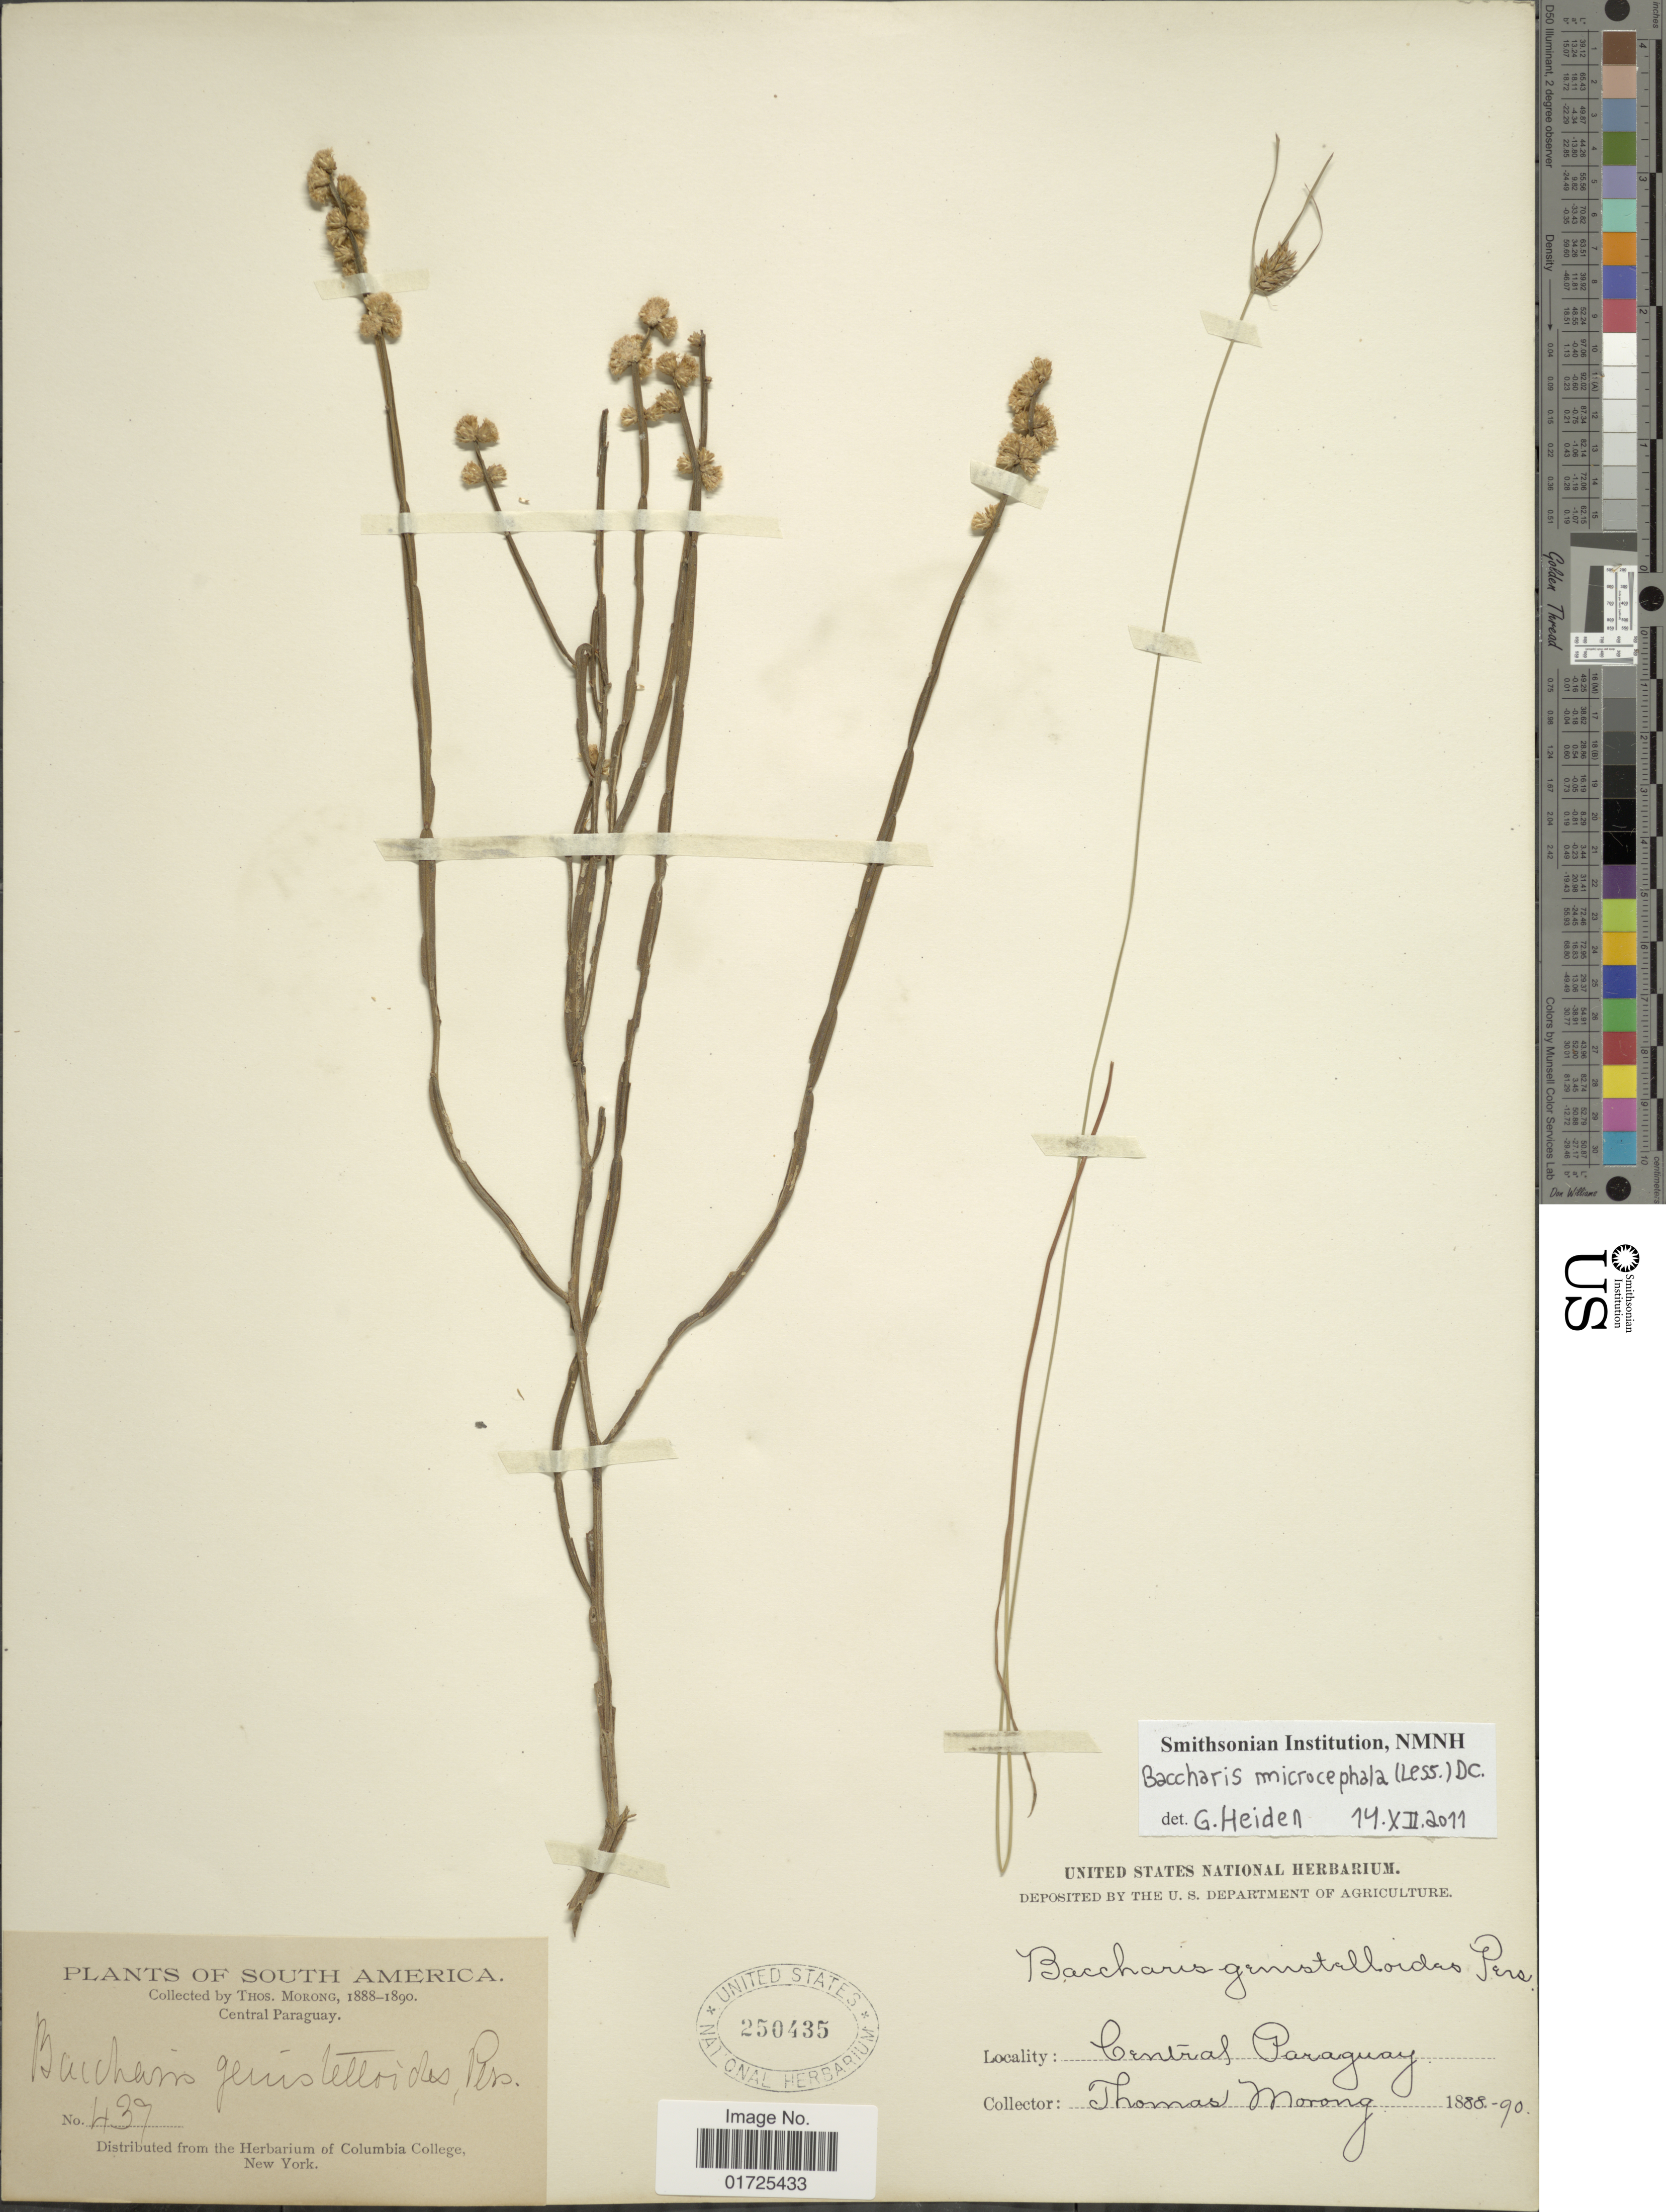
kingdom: Plantae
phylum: Tracheophyta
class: Magnoliopsida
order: Asterales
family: Asteraceae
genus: Baccharis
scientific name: Baccharis microcephala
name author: (Less.) DC.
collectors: ex herb. T. Morong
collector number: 439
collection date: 1888/1890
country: Paraguay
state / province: Central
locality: Central Paraguay.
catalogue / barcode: US 250435